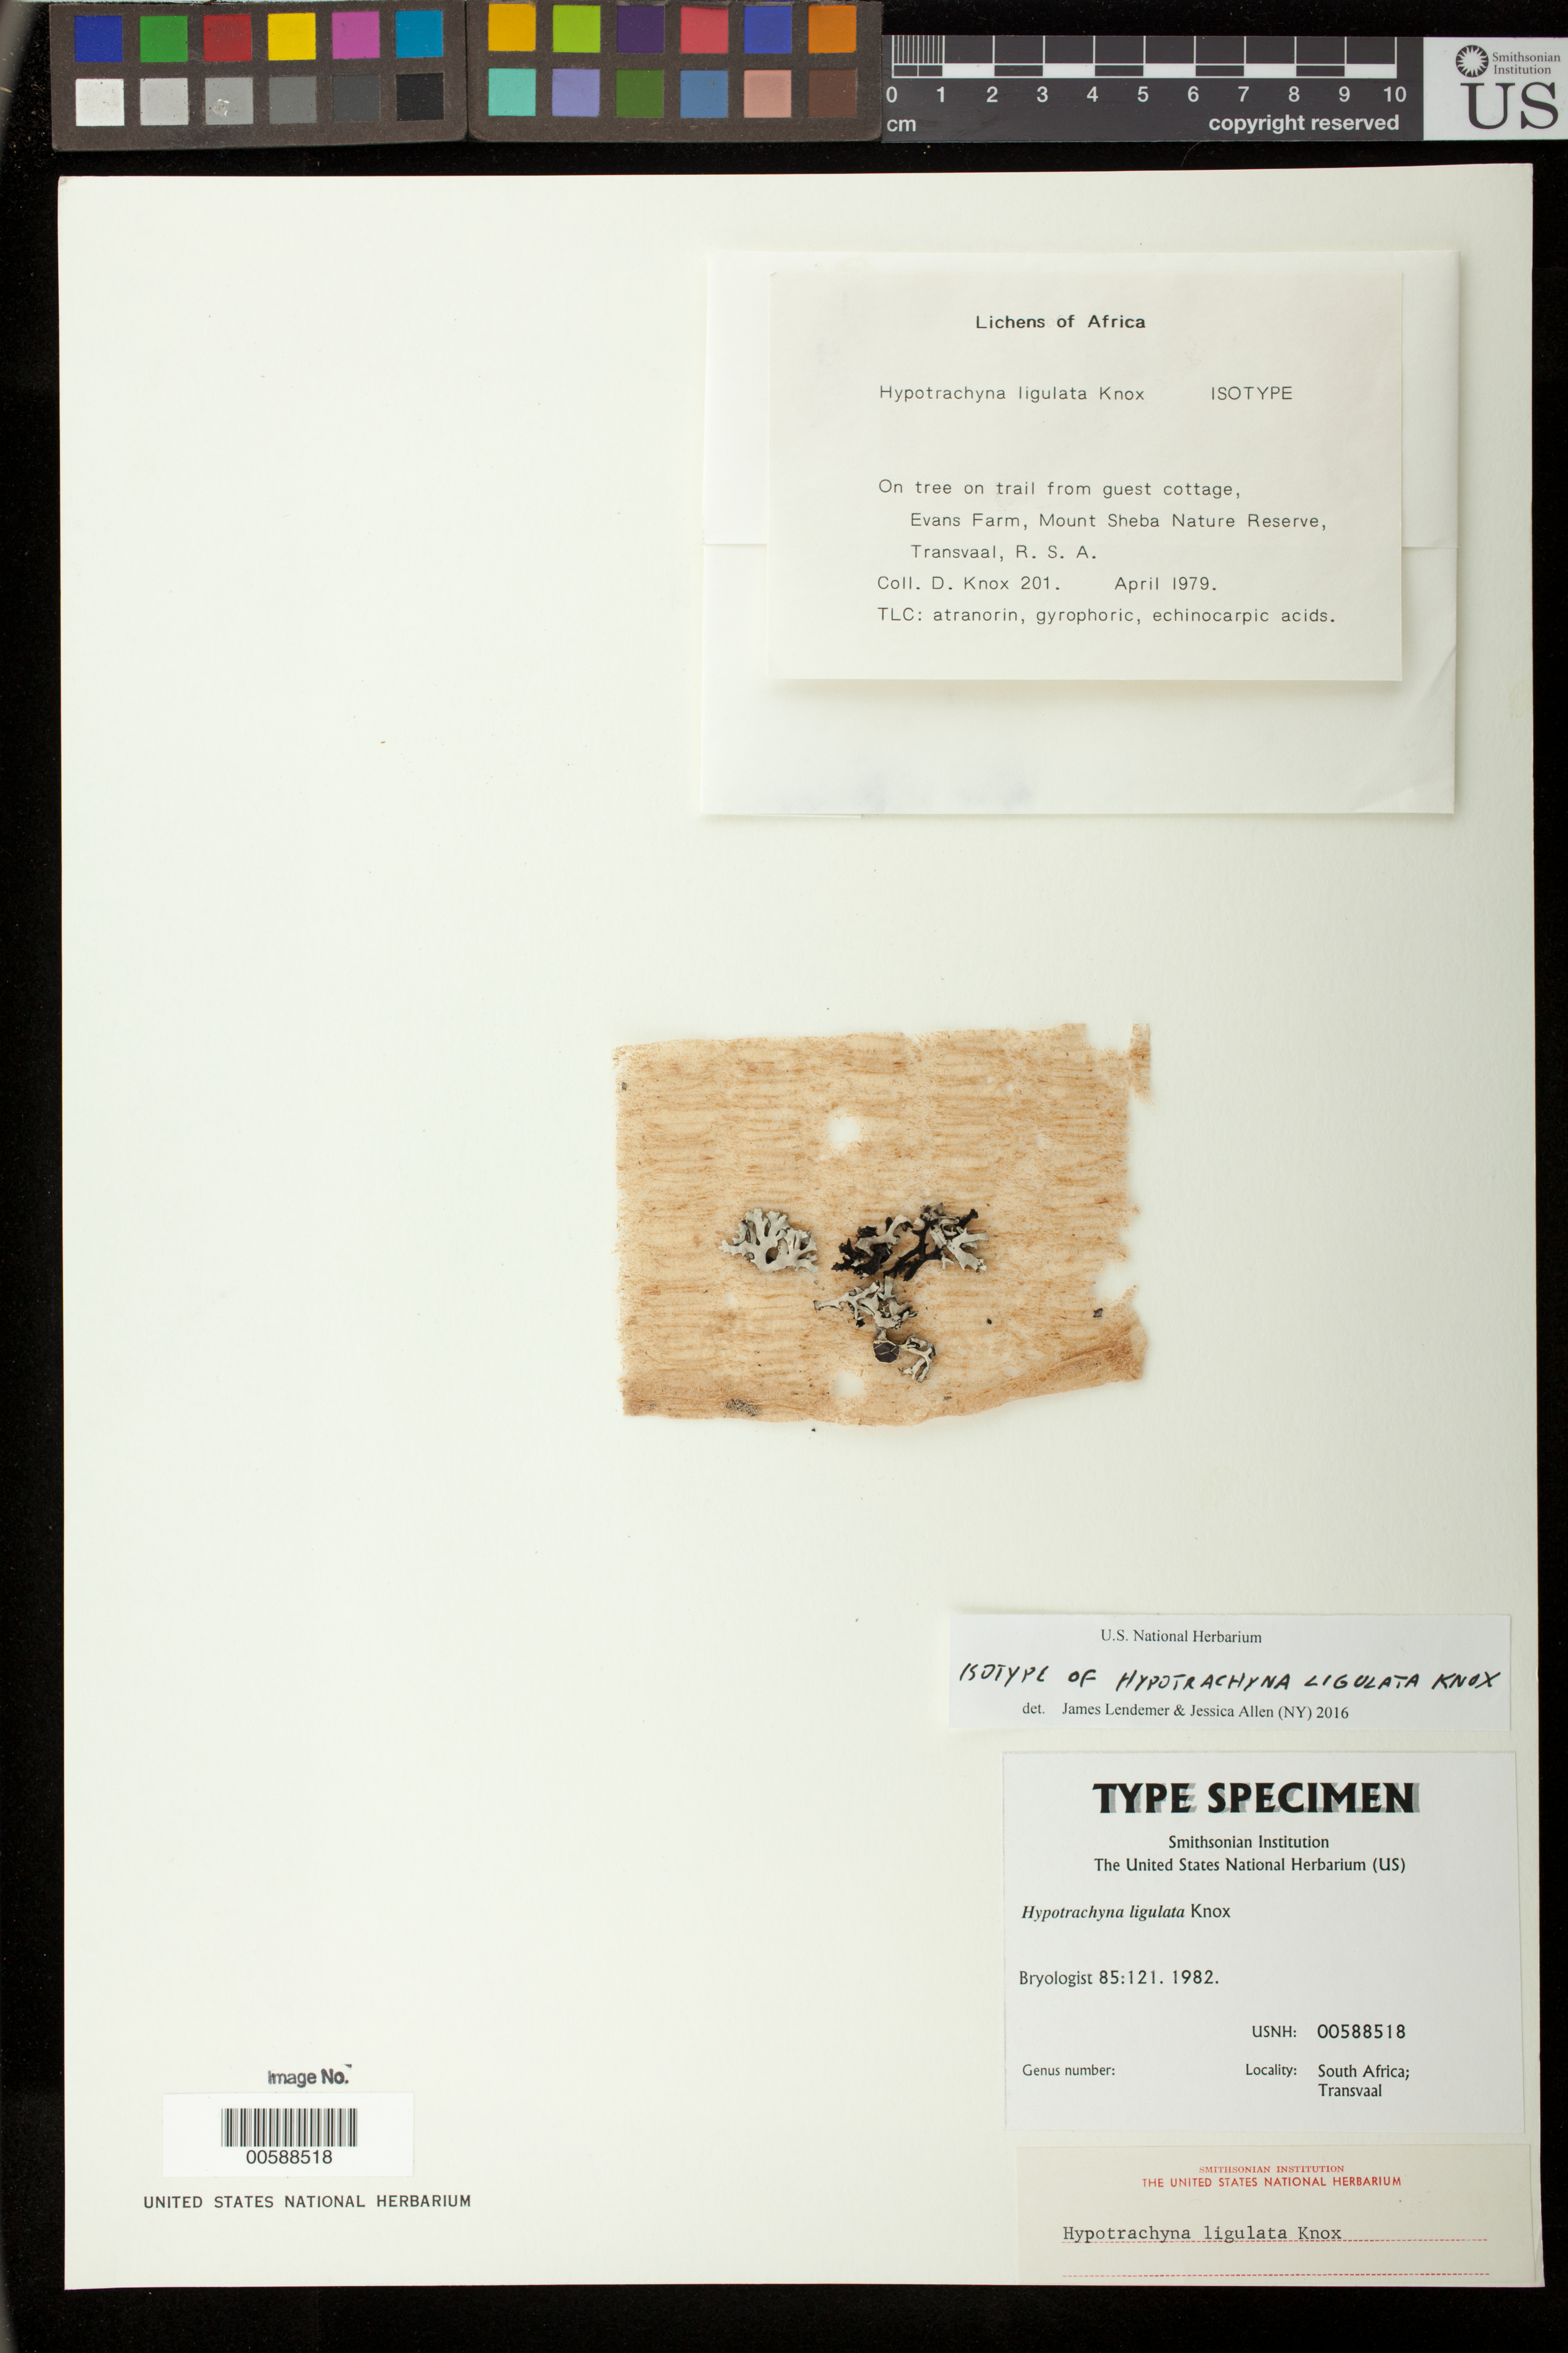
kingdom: Fungi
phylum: Ascomycota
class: Lecanoromycetes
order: Lecanorales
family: Parmeliaceae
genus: Hypotrachyna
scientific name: Hypotrachyna ligulata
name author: M.D.E. Knox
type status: Isotype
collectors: M. D. E. Knox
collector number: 201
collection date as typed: Apr 1979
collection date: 1979-04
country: South Africa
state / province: Mpumalanga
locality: Mount Sheba Nature Reserve, Evans Farm. Transvaal